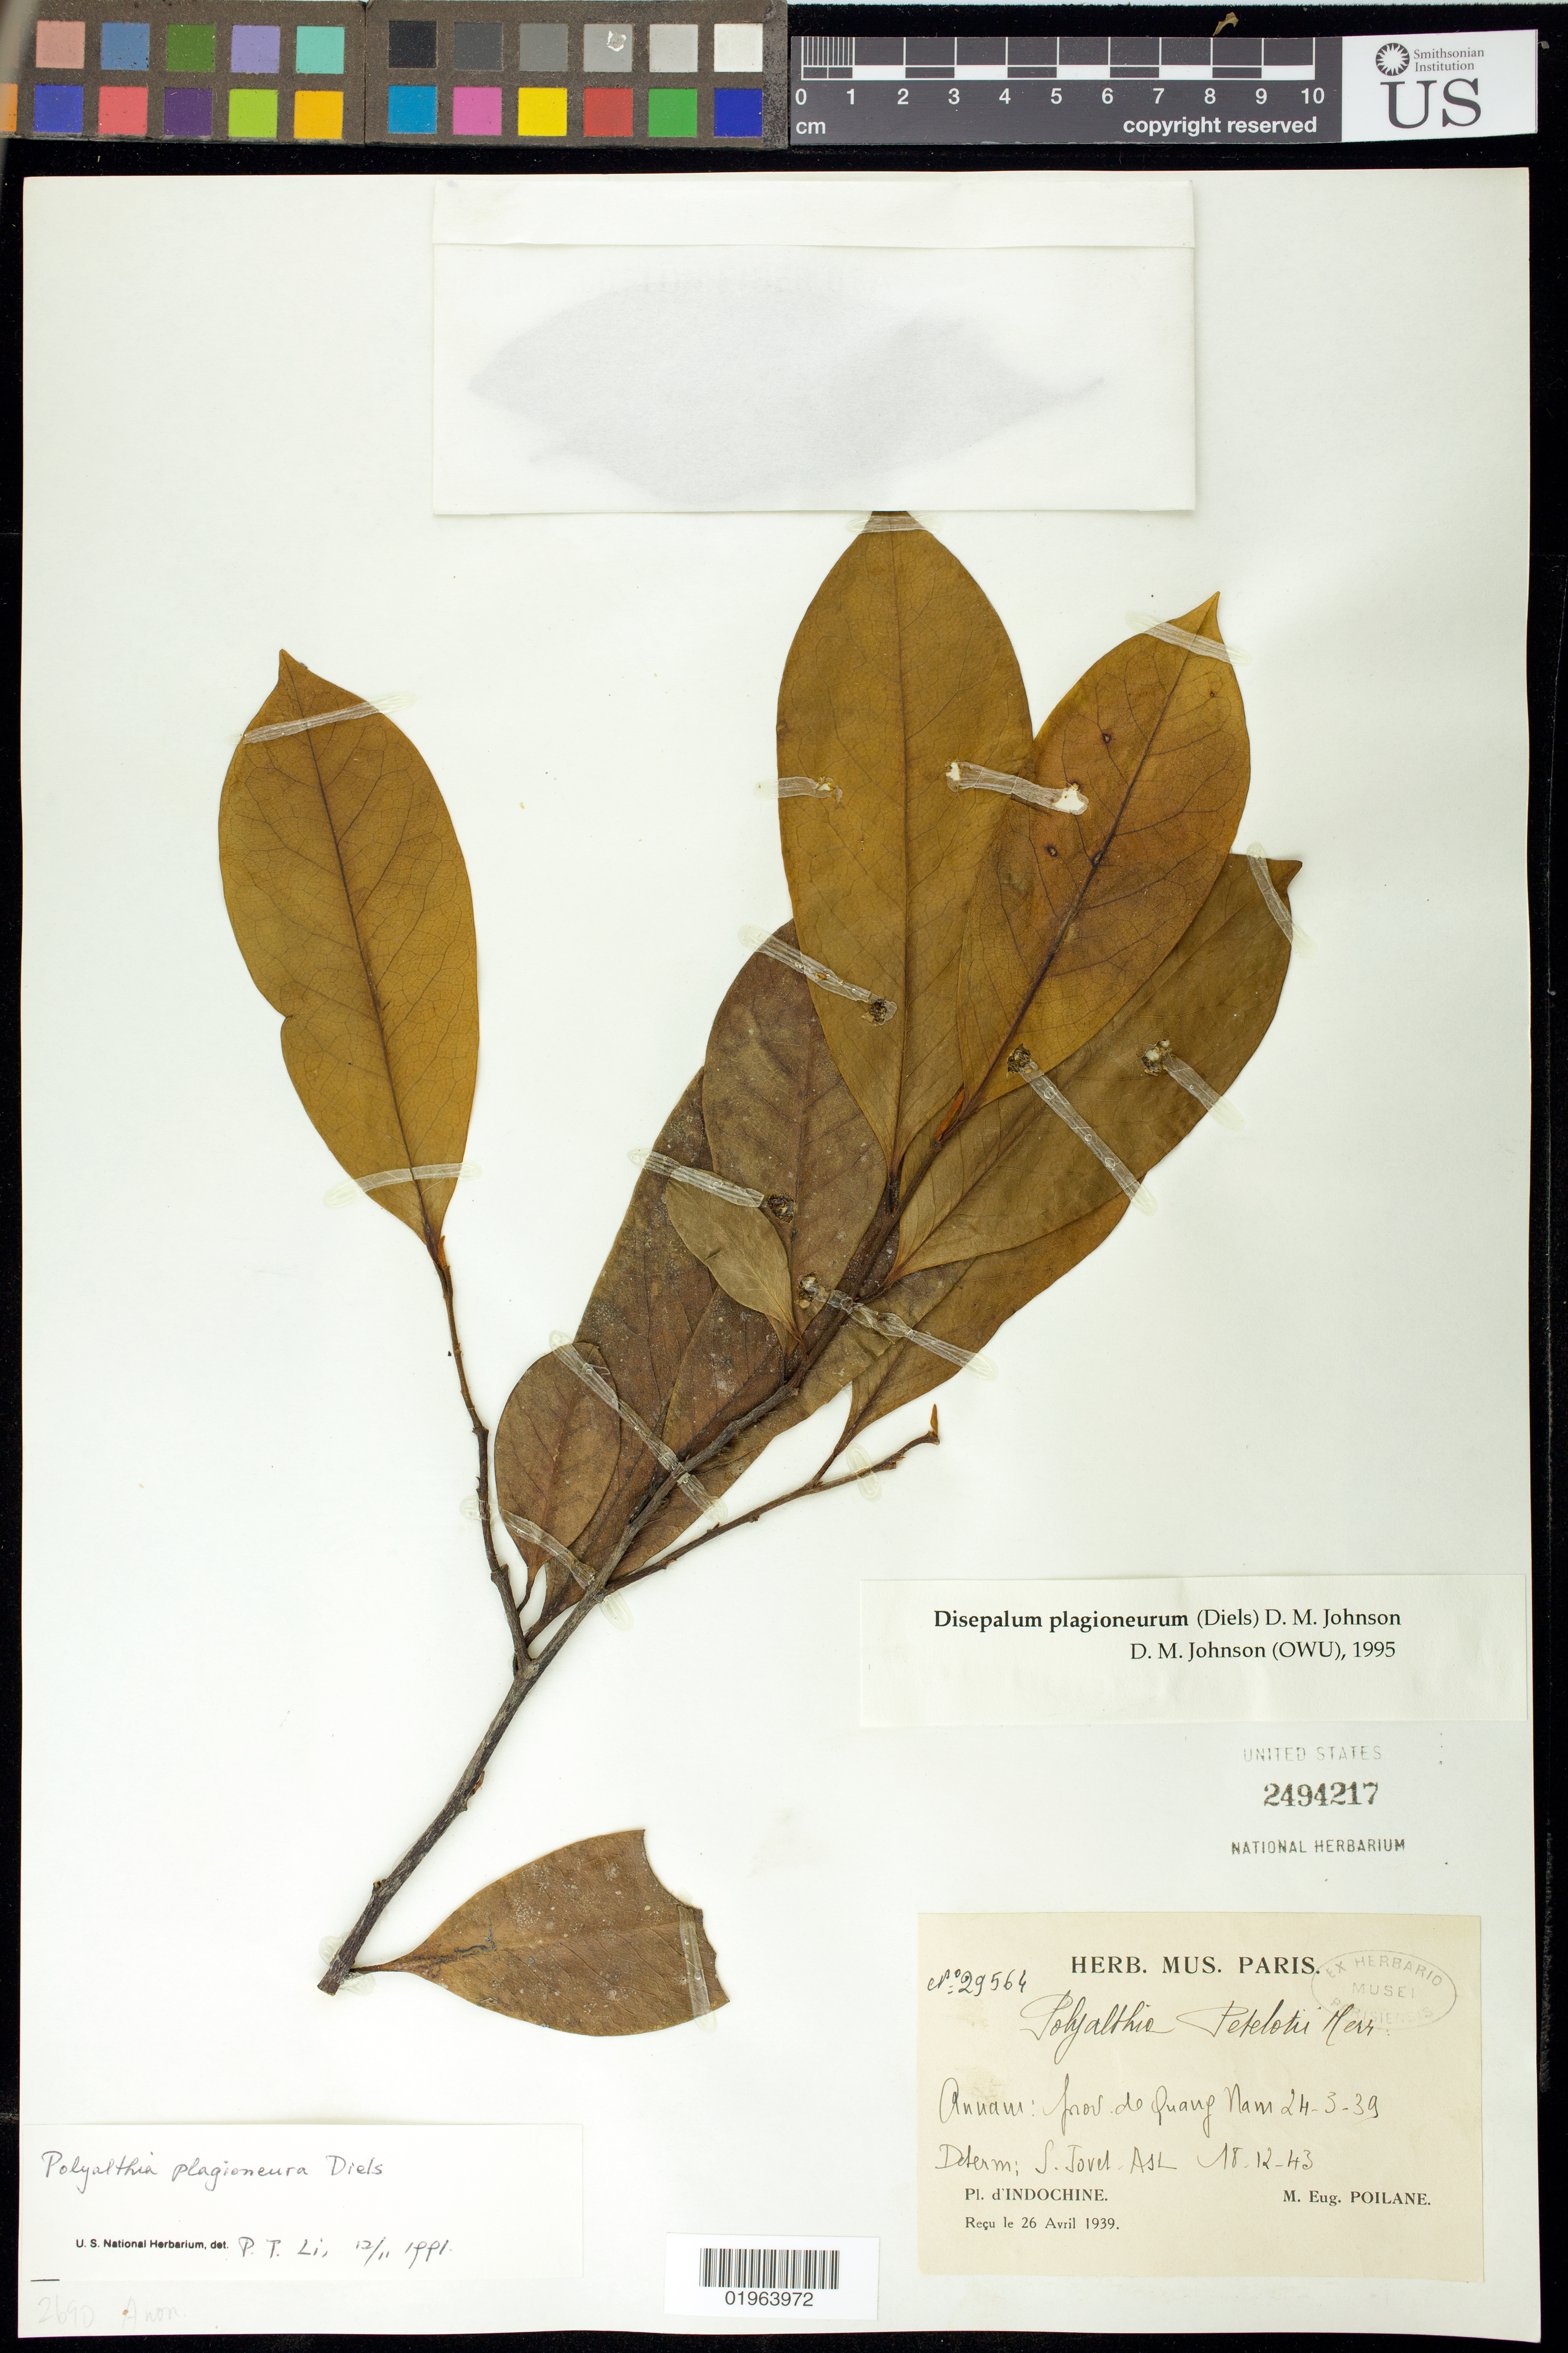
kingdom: Plantae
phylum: Tracheophyta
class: Magnoliopsida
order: Magnoliales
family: Annonaceae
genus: Disepalum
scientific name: Disepalum plagioneurum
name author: (Diels) D.M. Johnson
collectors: M. Poilane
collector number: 29564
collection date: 1939-03-24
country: Vietnam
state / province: Quang Nam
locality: Annam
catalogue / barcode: US 2494217